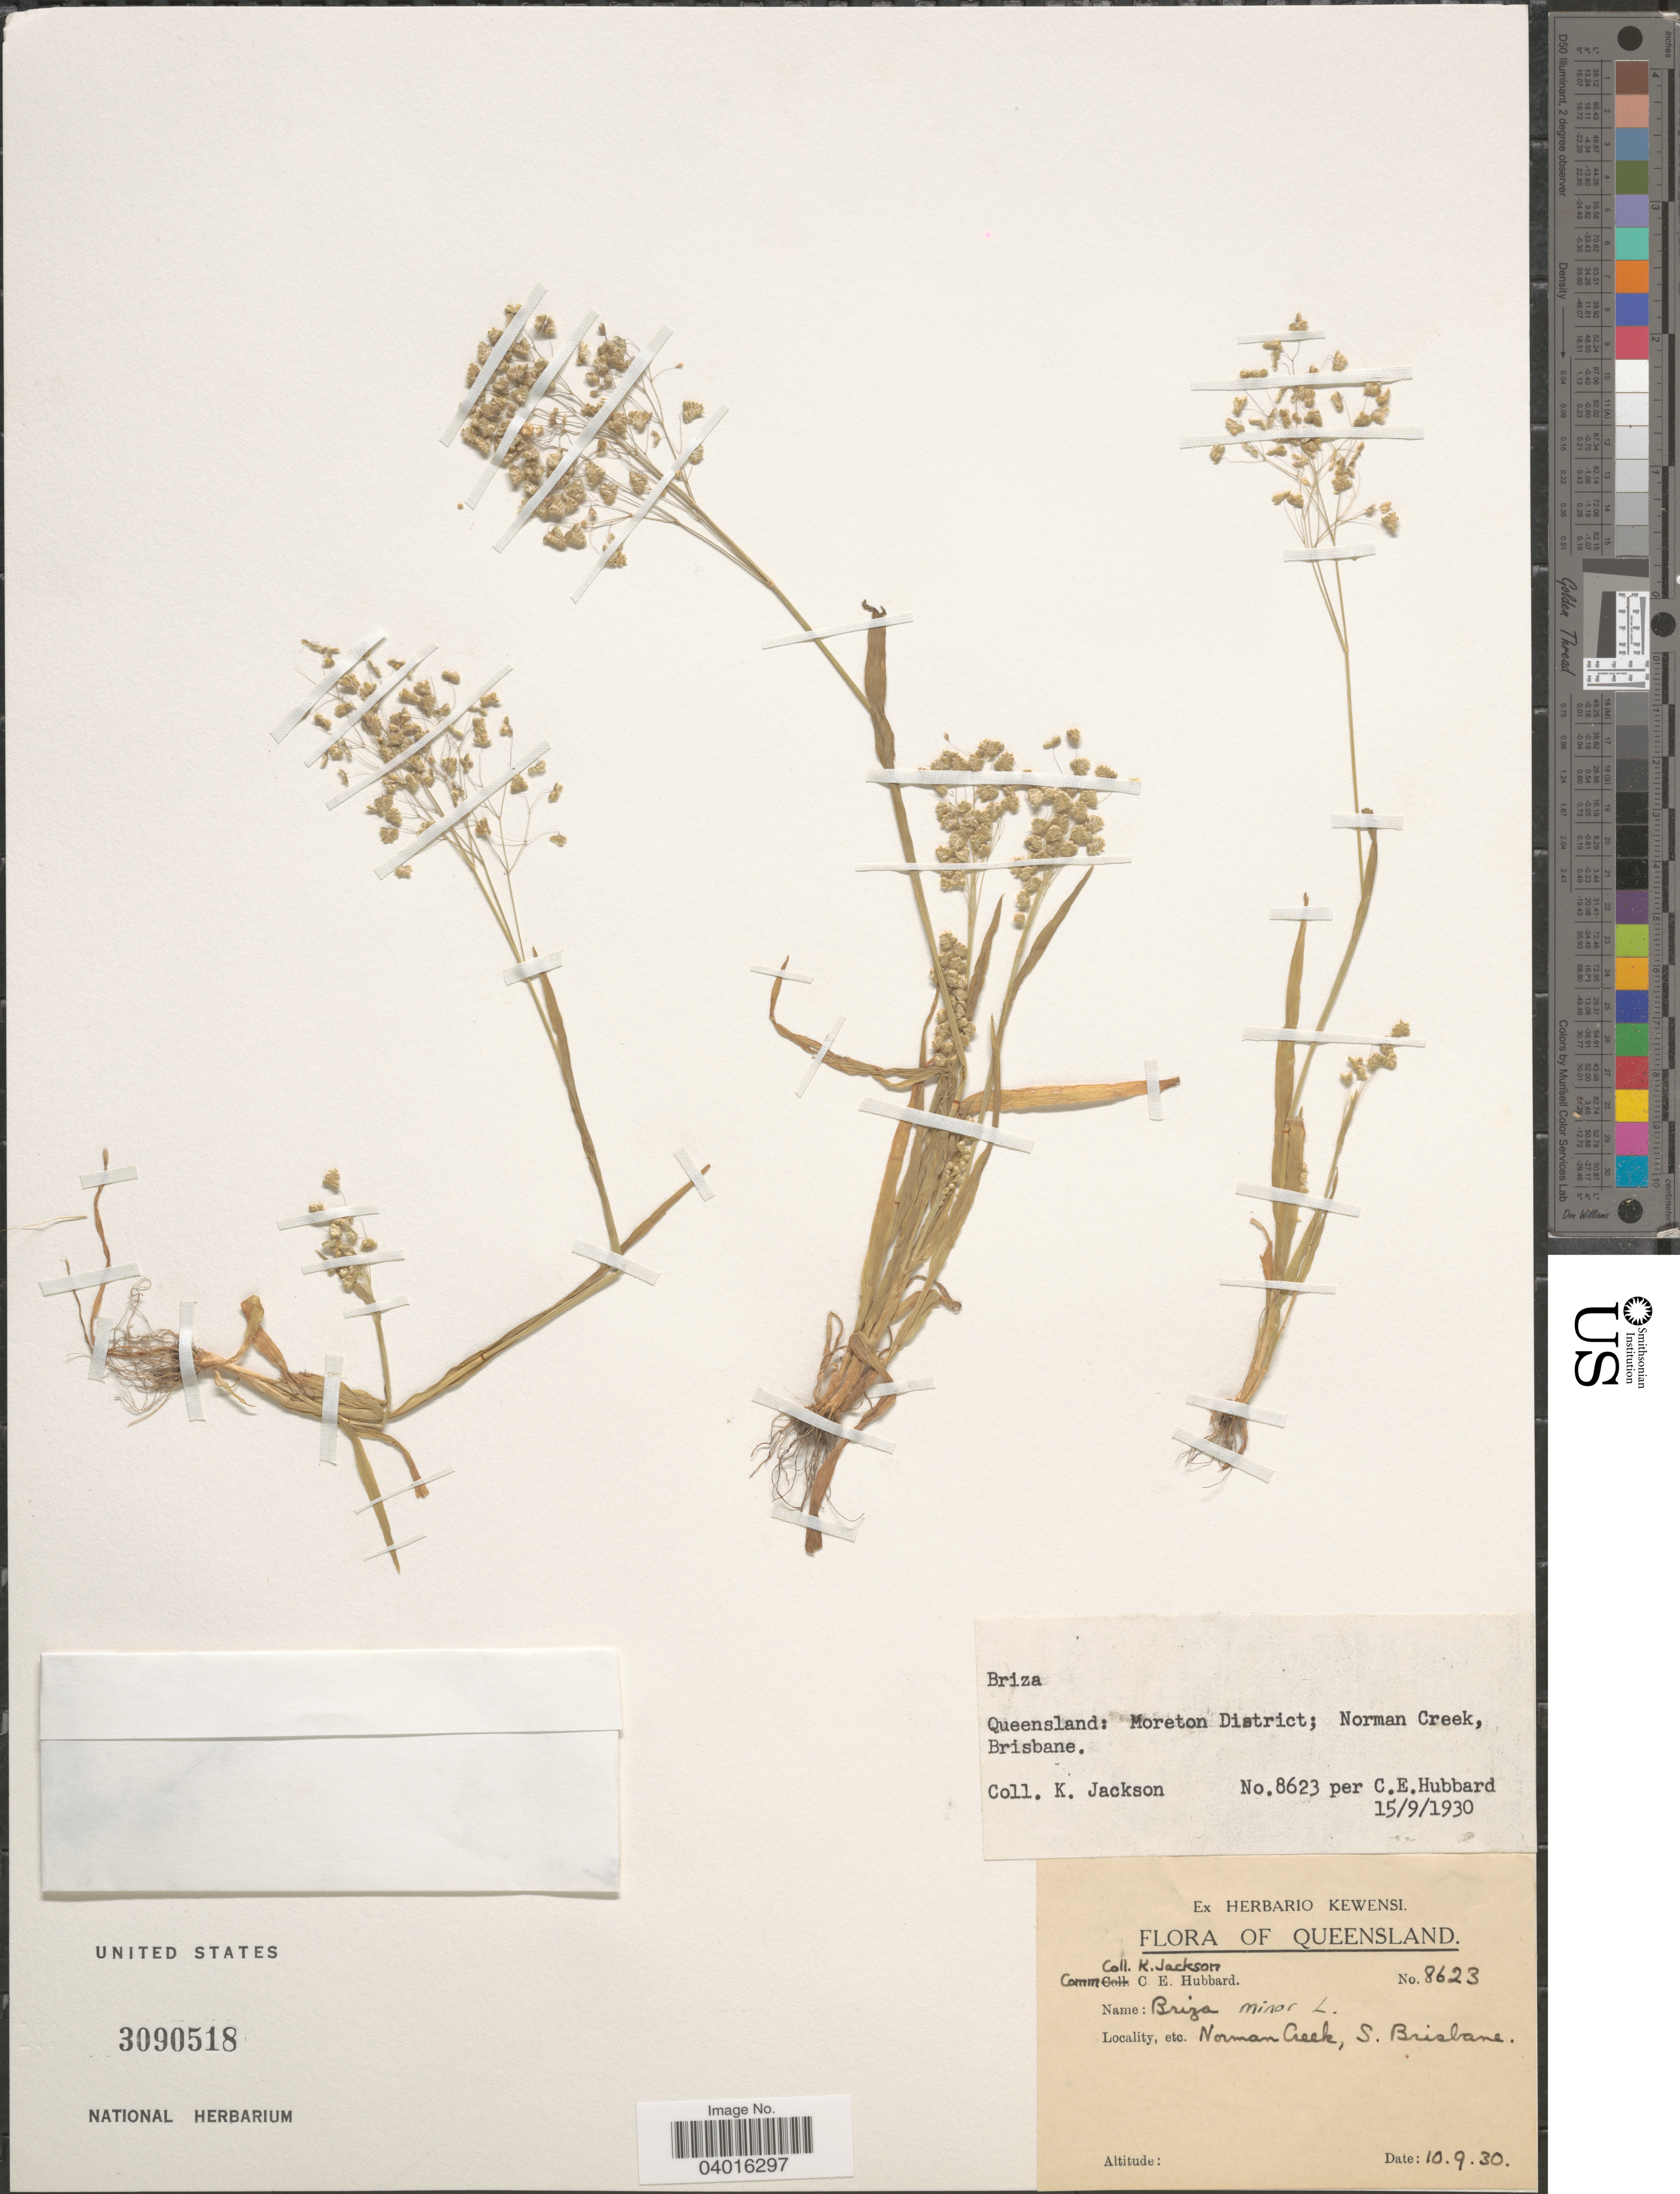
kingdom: Plantae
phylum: Tracheophyta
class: Liliopsida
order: Poales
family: Poaceae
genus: Briza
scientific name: Briza minor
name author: L.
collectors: K. Jackson & C. E. Hubbard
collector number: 8623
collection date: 1930-09-10/1930-09-15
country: Australia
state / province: Queensland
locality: Moreton District; Norman Creek; Brisbane. Norman Creek, S. Brisbane.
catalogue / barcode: US 3090518